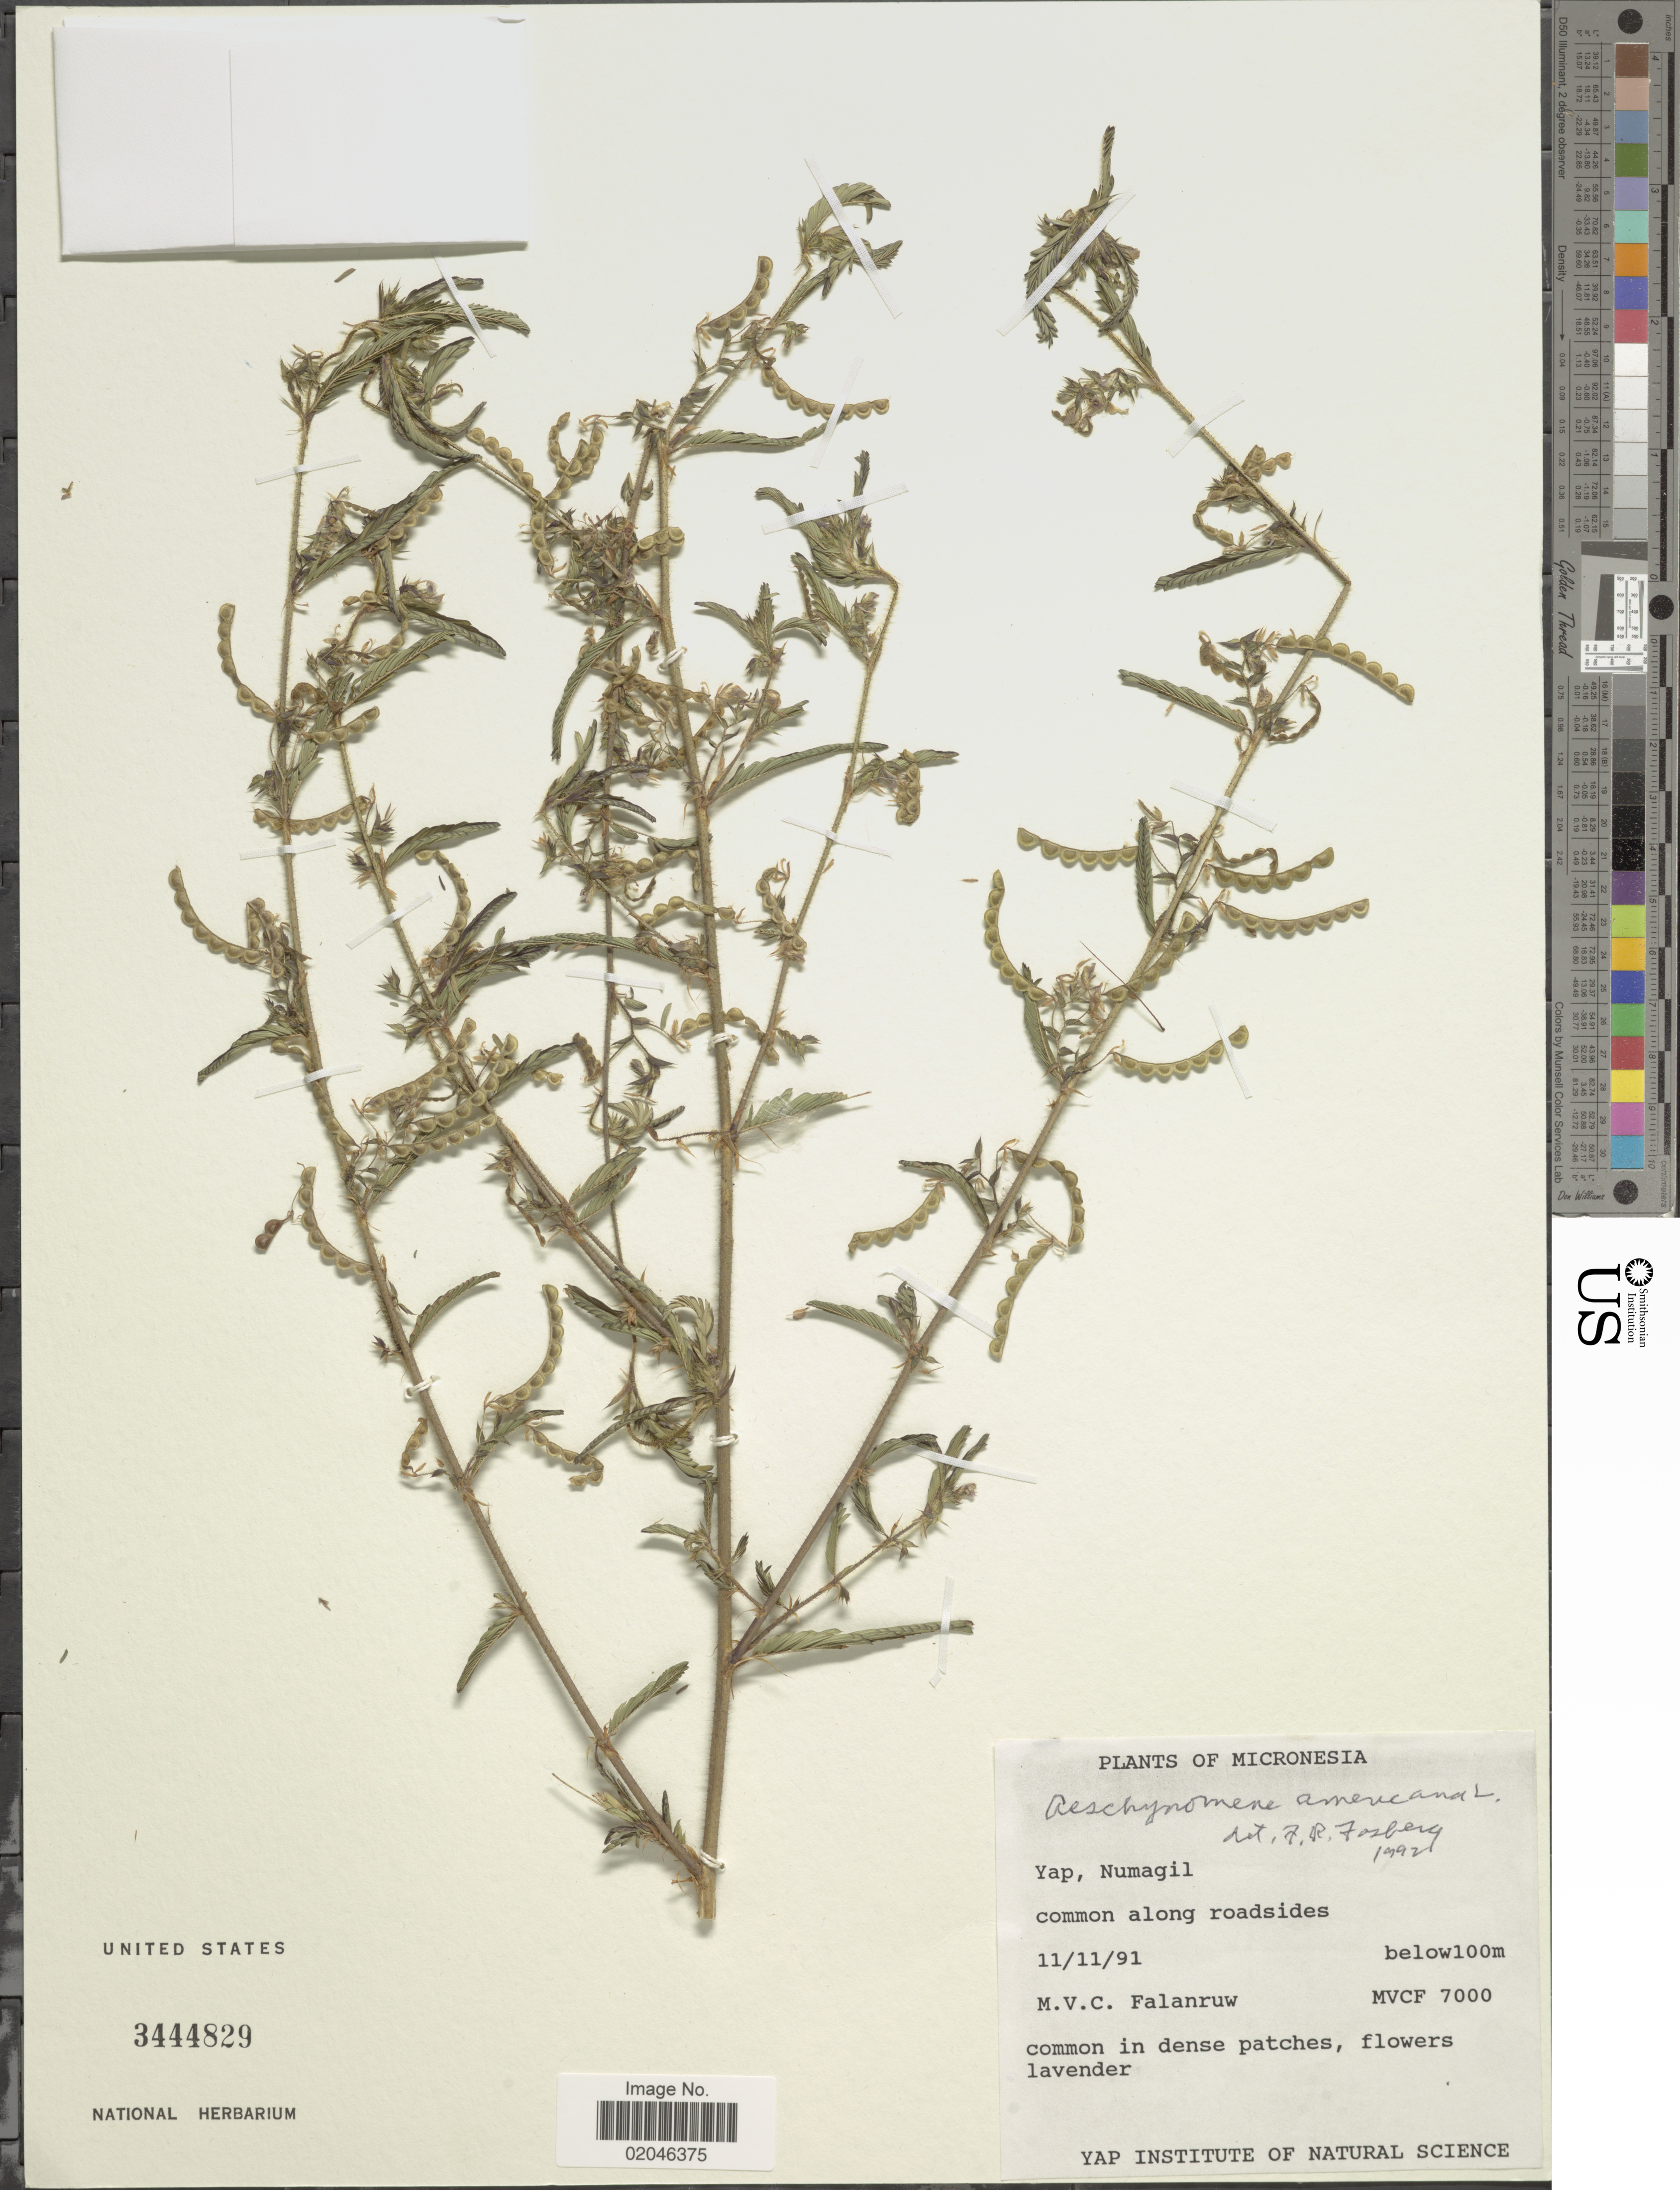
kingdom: Plantae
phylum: Tracheophyta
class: Magnoliopsida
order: Fabales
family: Fabaceae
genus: Aeschynomene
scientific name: Aeschynomene americana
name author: L.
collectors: M. V. Falanruw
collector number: MVCF7000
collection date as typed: Transcribed d/m/y: 11/11/91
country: Micronesia, Federated States of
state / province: Yap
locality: Yap, Numagil, common along roadsides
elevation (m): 100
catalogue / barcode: US 3444829